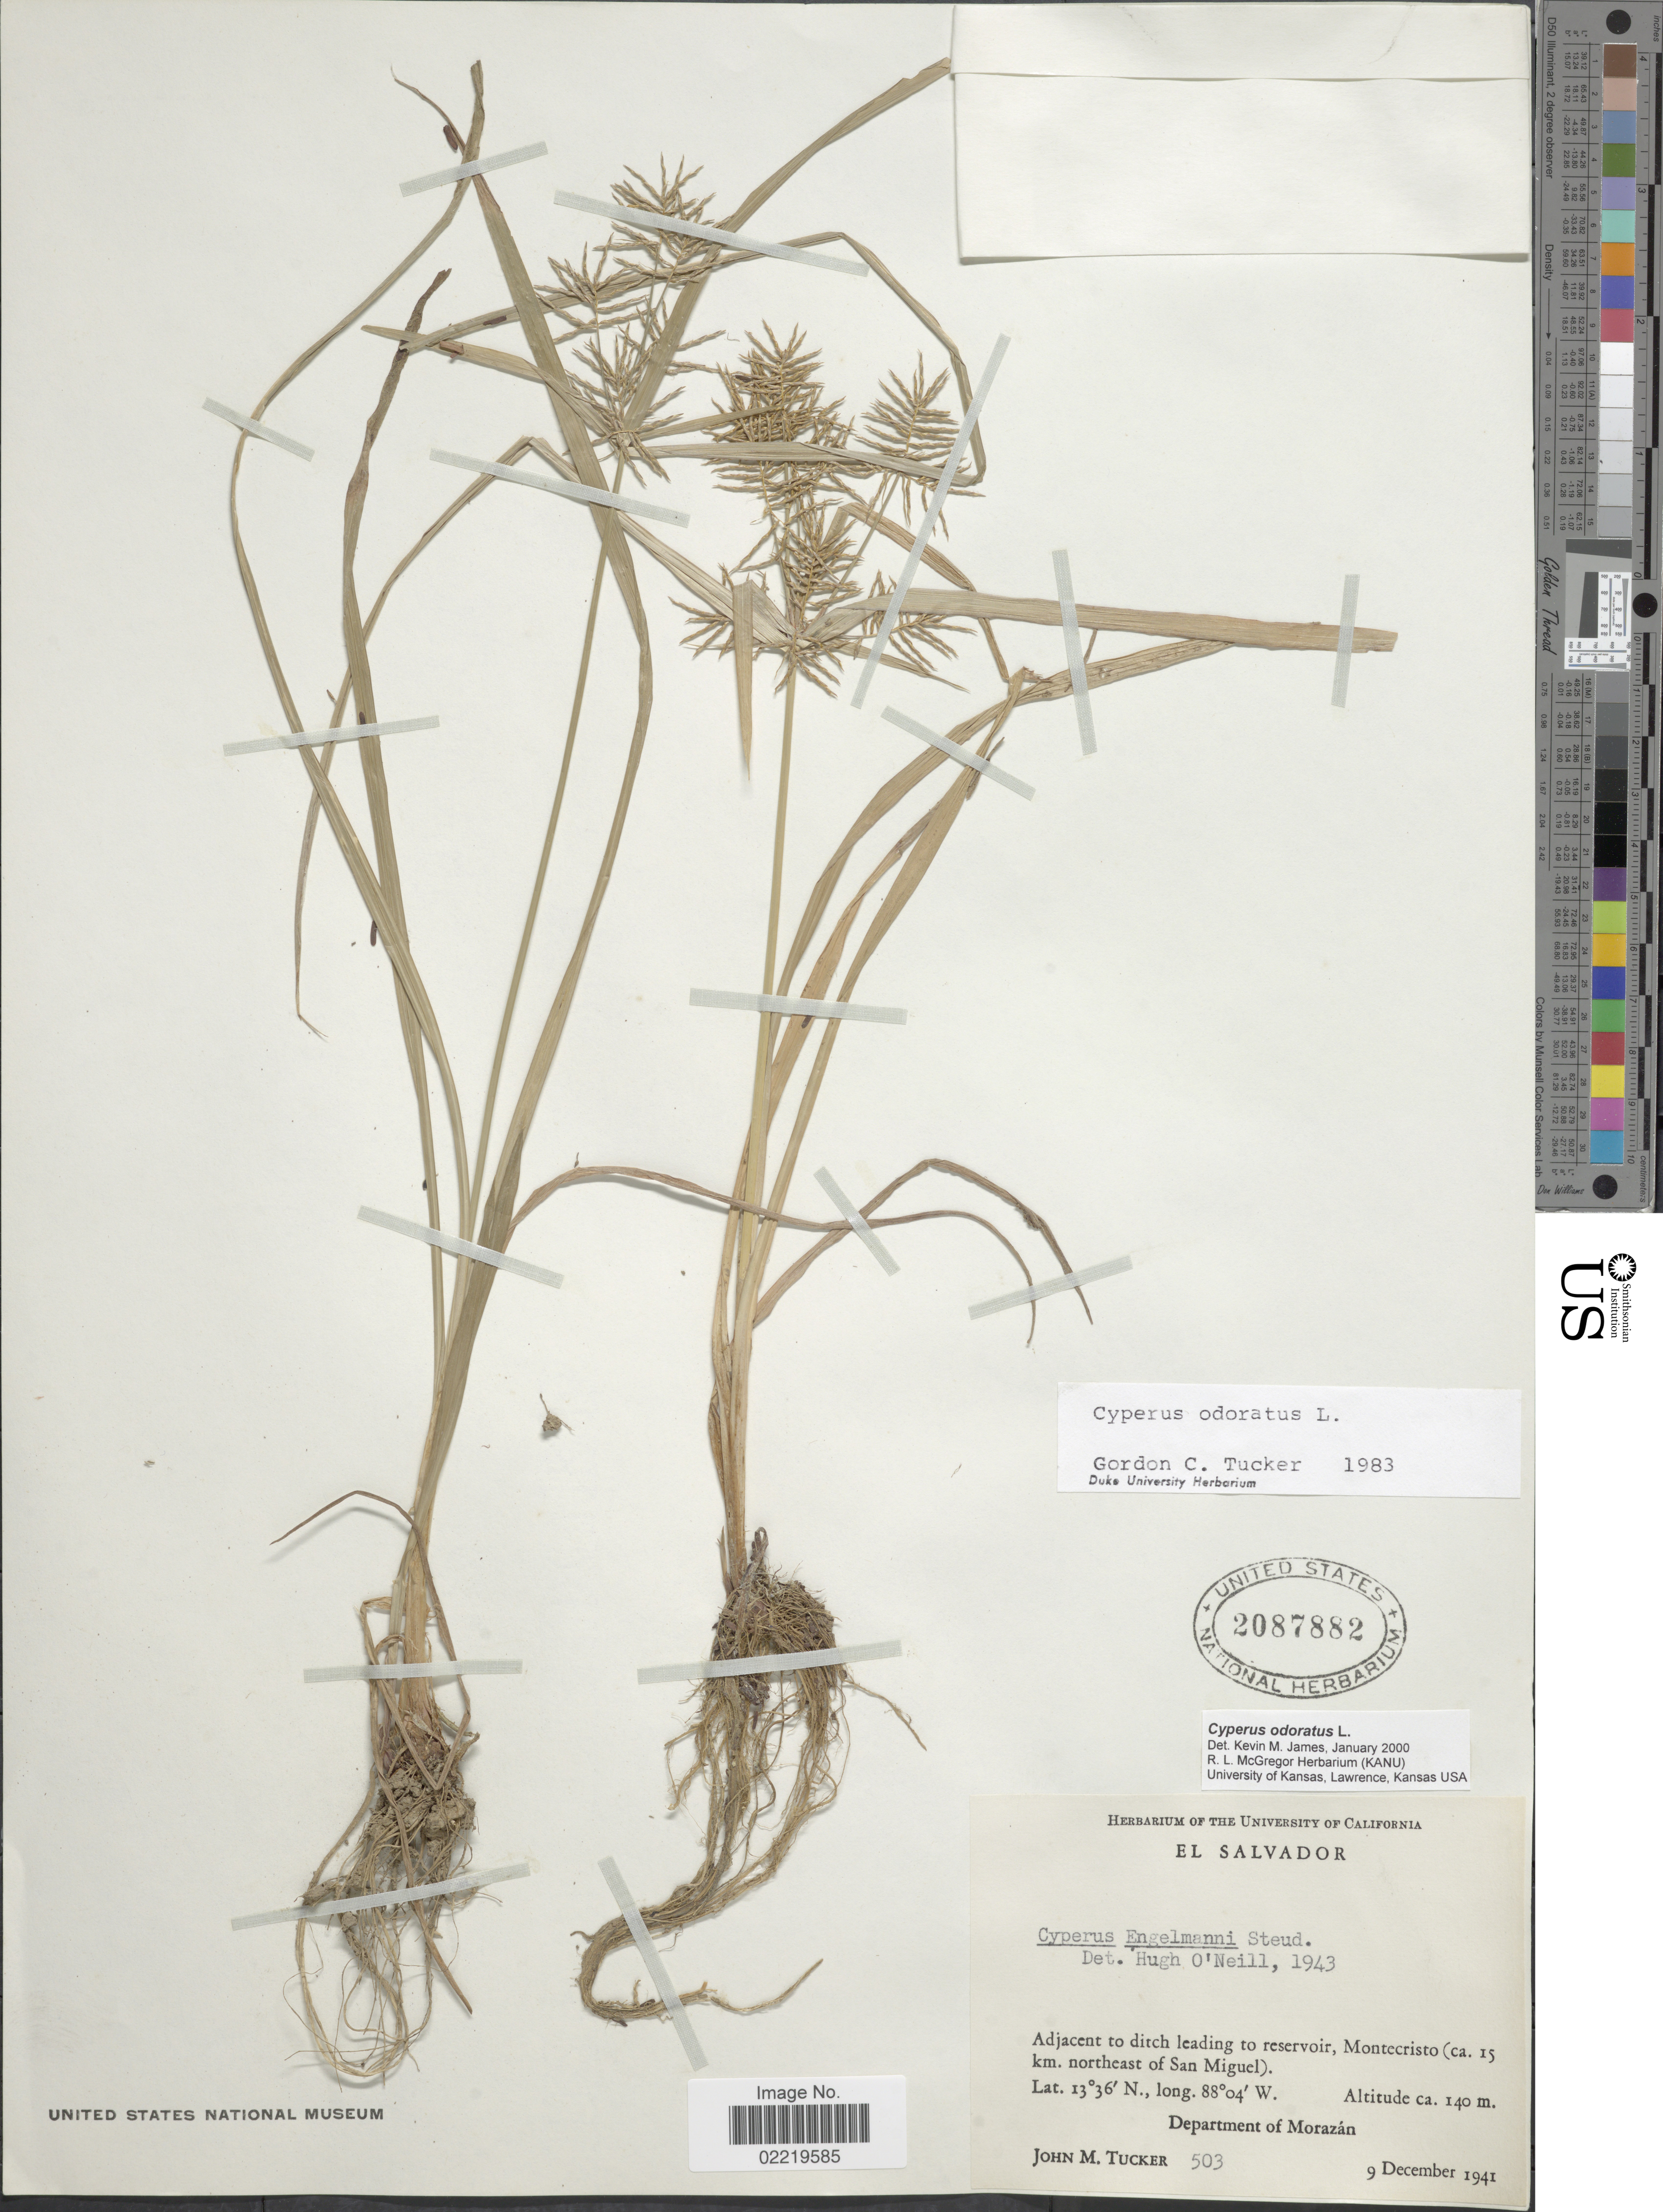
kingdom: Plantae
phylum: Tracheophyta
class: Liliopsida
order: Poales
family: Cyperaceae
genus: Cyperus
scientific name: Cyperus odoratus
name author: L.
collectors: J. M. Tucker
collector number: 503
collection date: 1941-12-09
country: El Salvador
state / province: Morazan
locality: Adjacent to ditch leading to reservoir, Montecristo (ca. 15 km. northeast of San Miguel).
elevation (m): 140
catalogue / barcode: US 2087882